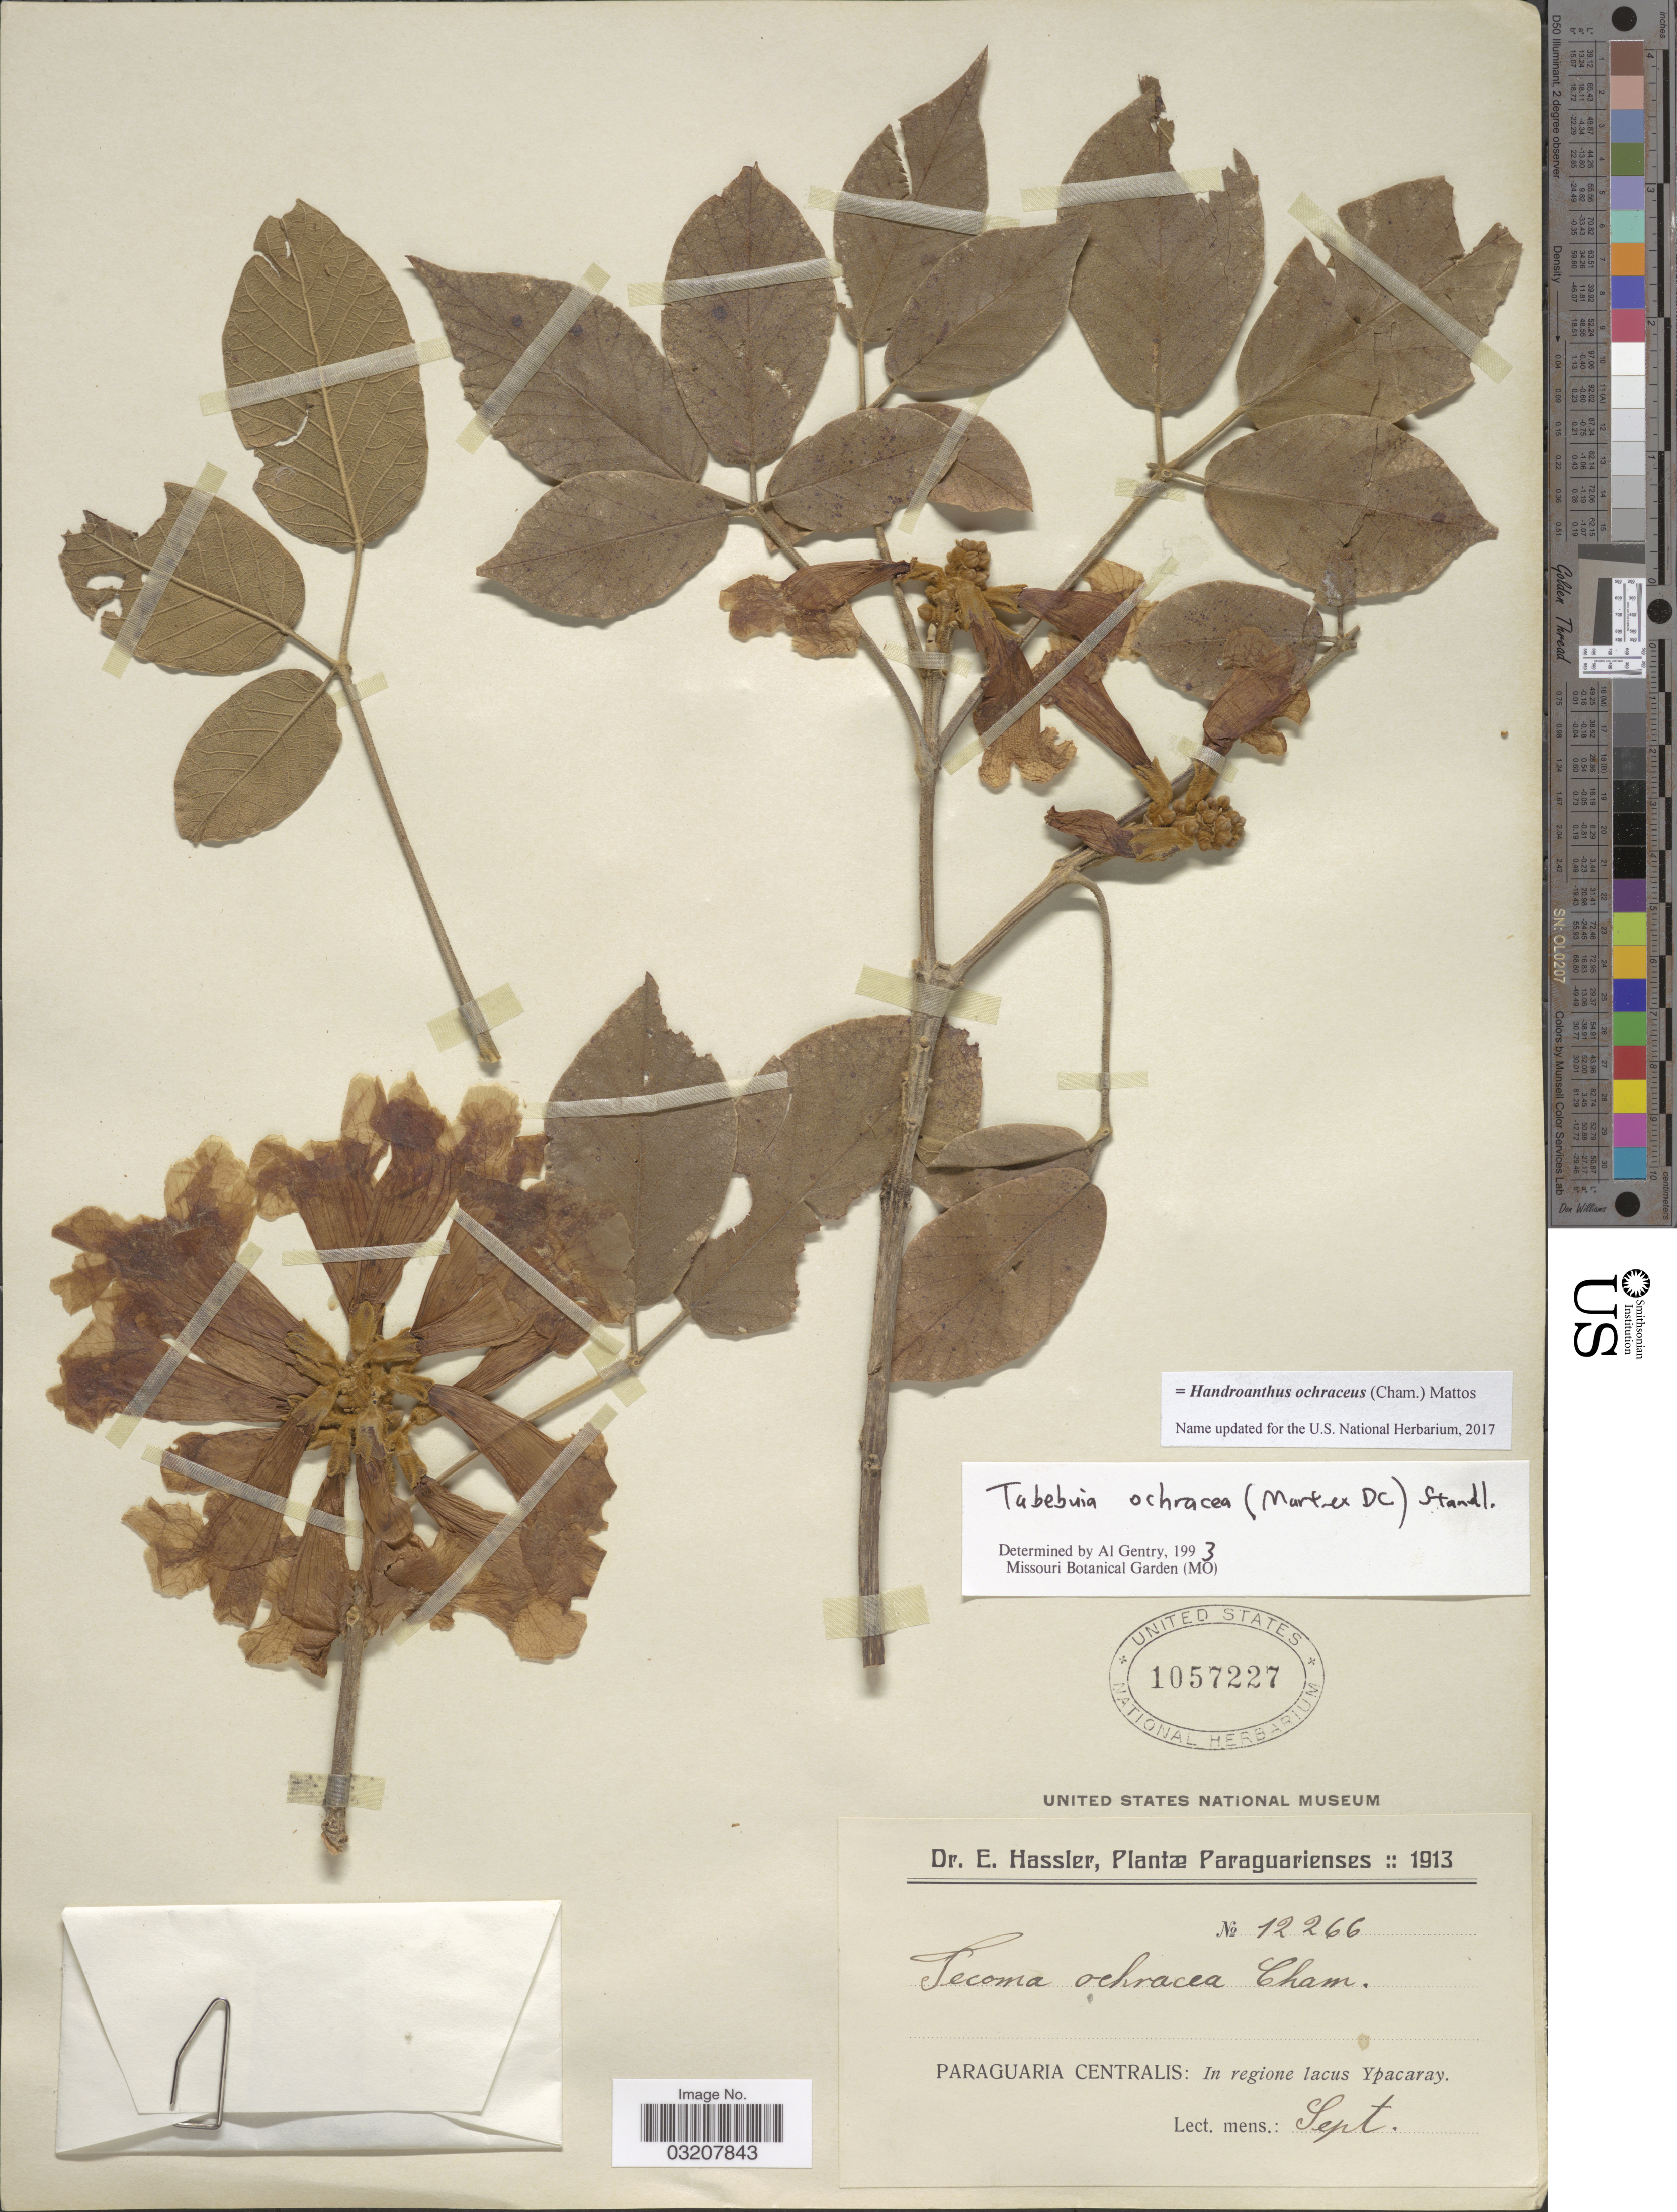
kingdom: Plantae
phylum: Tracheophyta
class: Magnoliopsida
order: Lamiales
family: Bignoniaceae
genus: Handroanthus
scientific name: Handroanthus ochraceus subsp. ochraceus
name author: (Cham.) Mattos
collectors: E. Hassler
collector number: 12266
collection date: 1913-09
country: Paraguay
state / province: Paraguari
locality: Paraguaria Centralis: In regione lacus Ypacaray.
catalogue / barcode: US 1057227